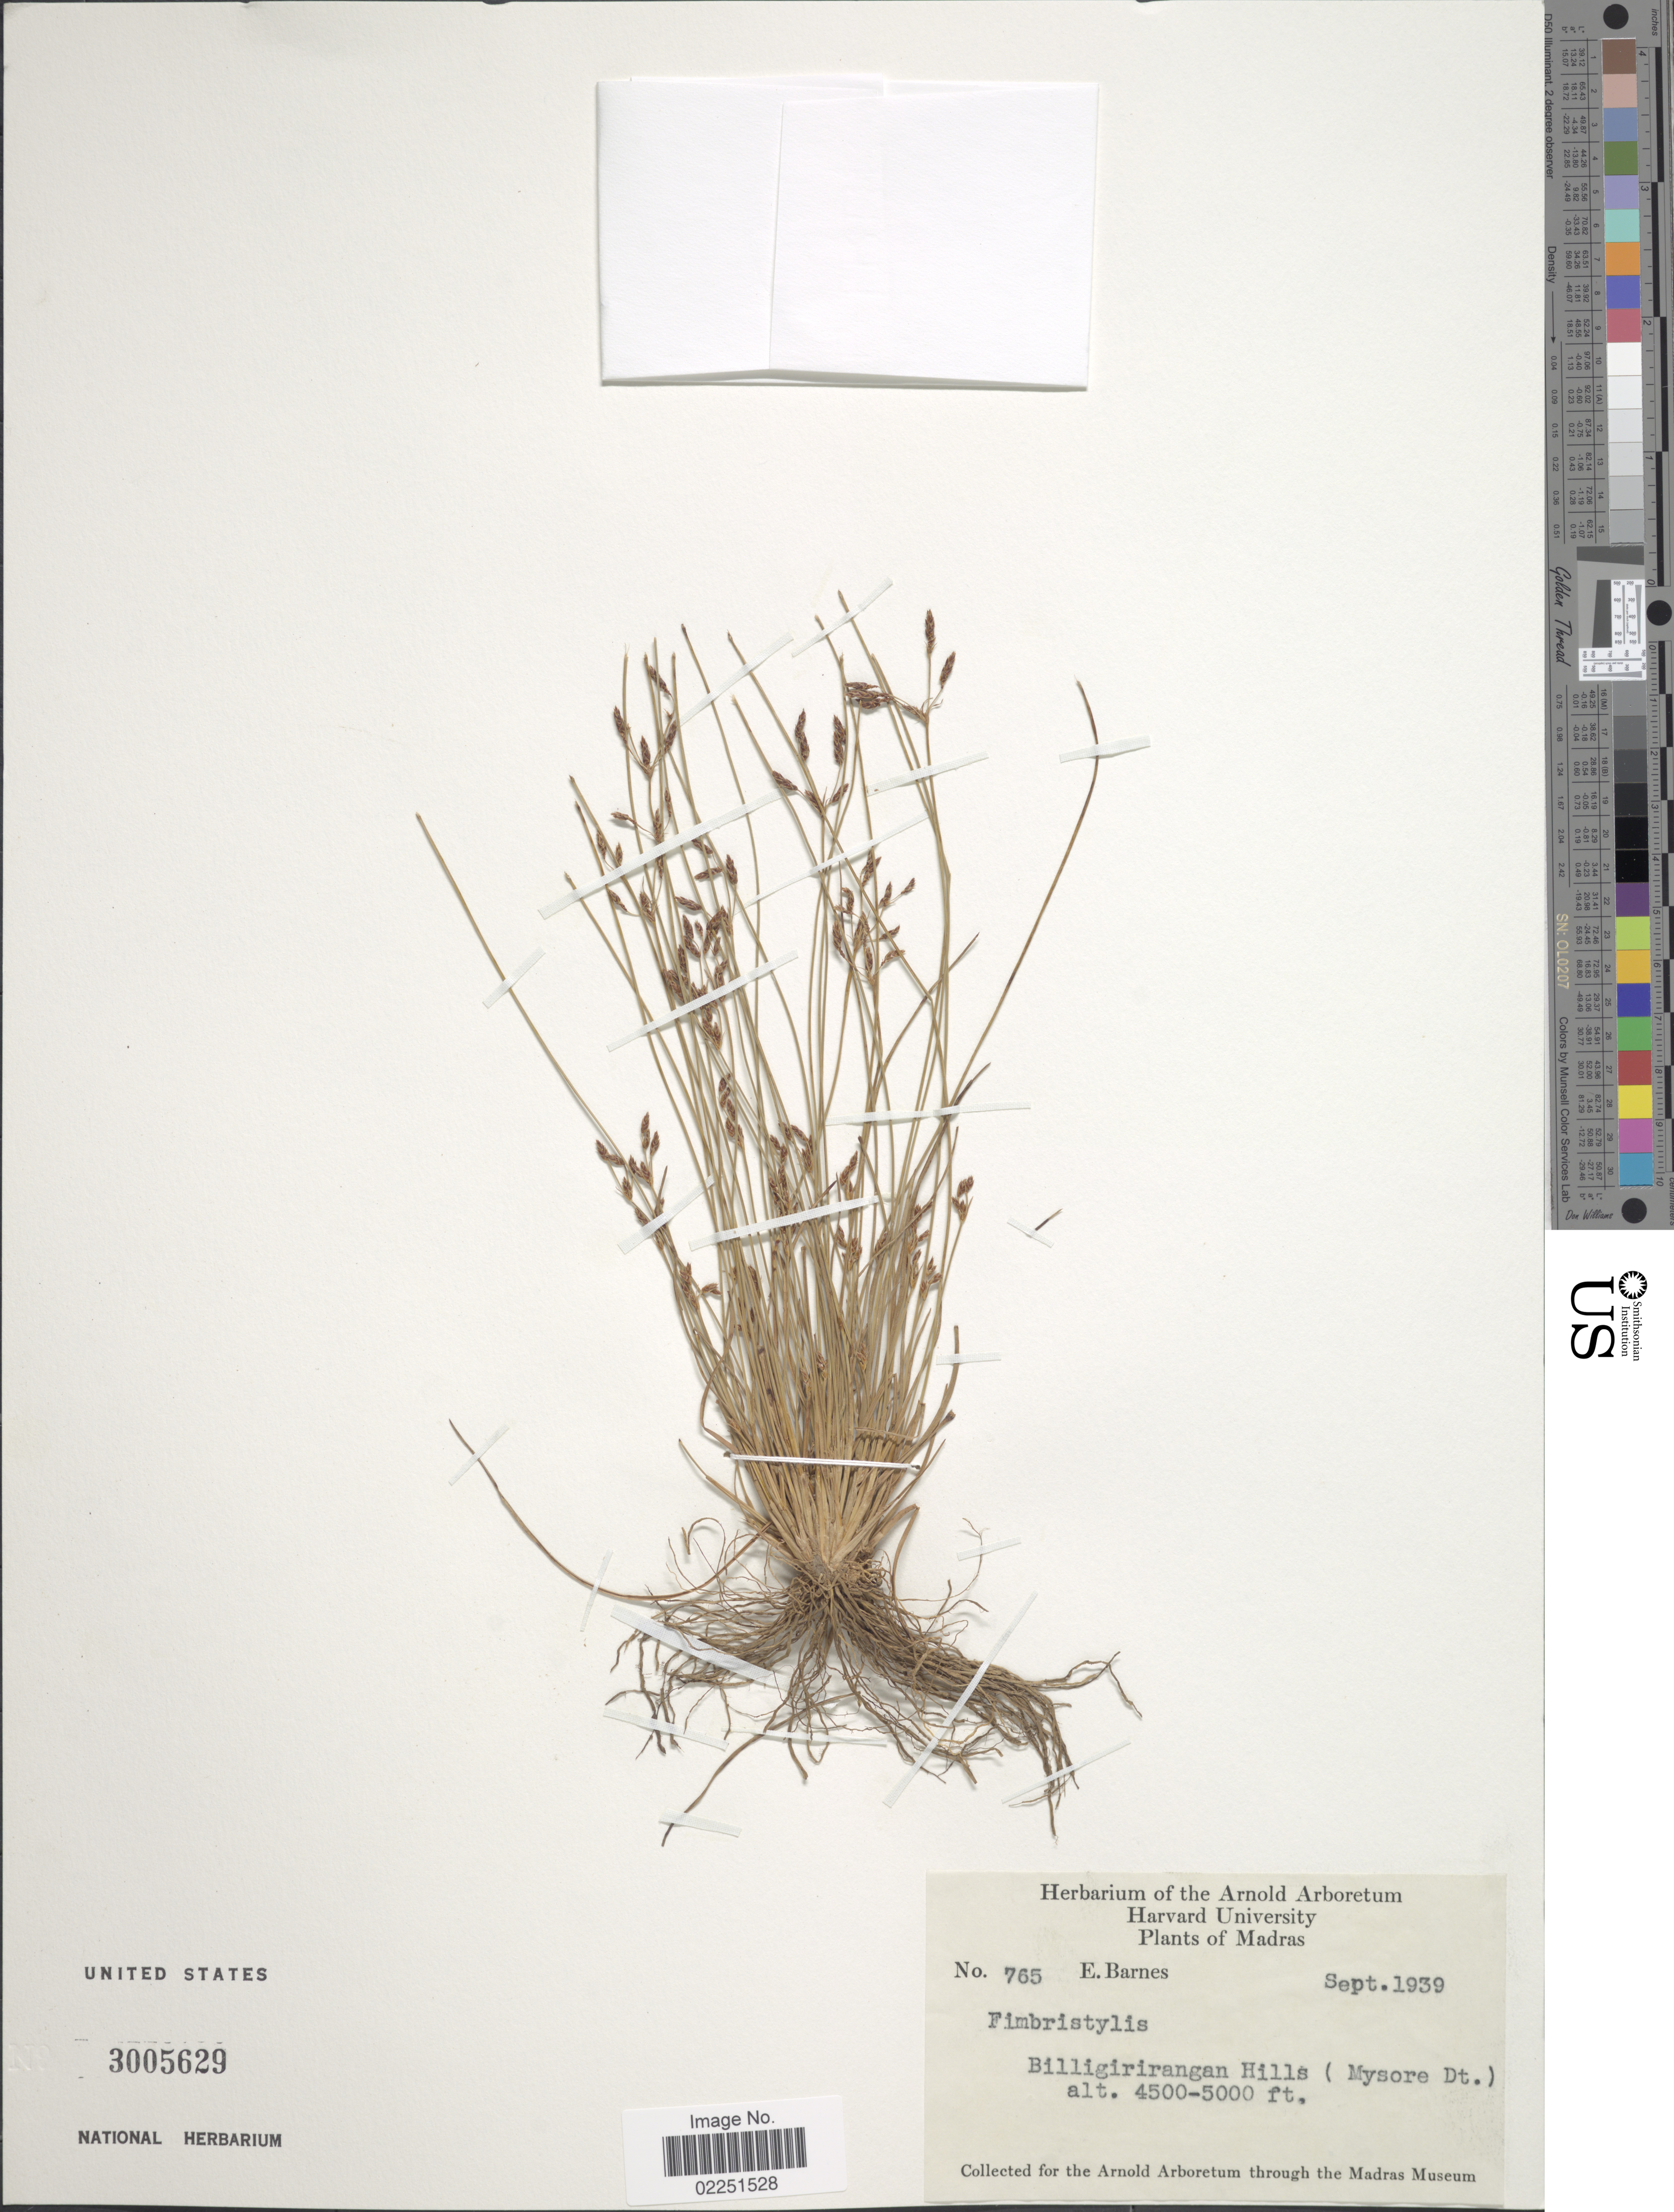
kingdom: Plantae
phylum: Tracheophyta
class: Liliopsida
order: Poales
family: Cyperaceae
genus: Fimbristylis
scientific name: Fimbristylis sp.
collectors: E. Barnes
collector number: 765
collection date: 1939-09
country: India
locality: Madras, Billigirirangan Hills ( Mysore Dt.)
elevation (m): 1372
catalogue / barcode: US 3005629